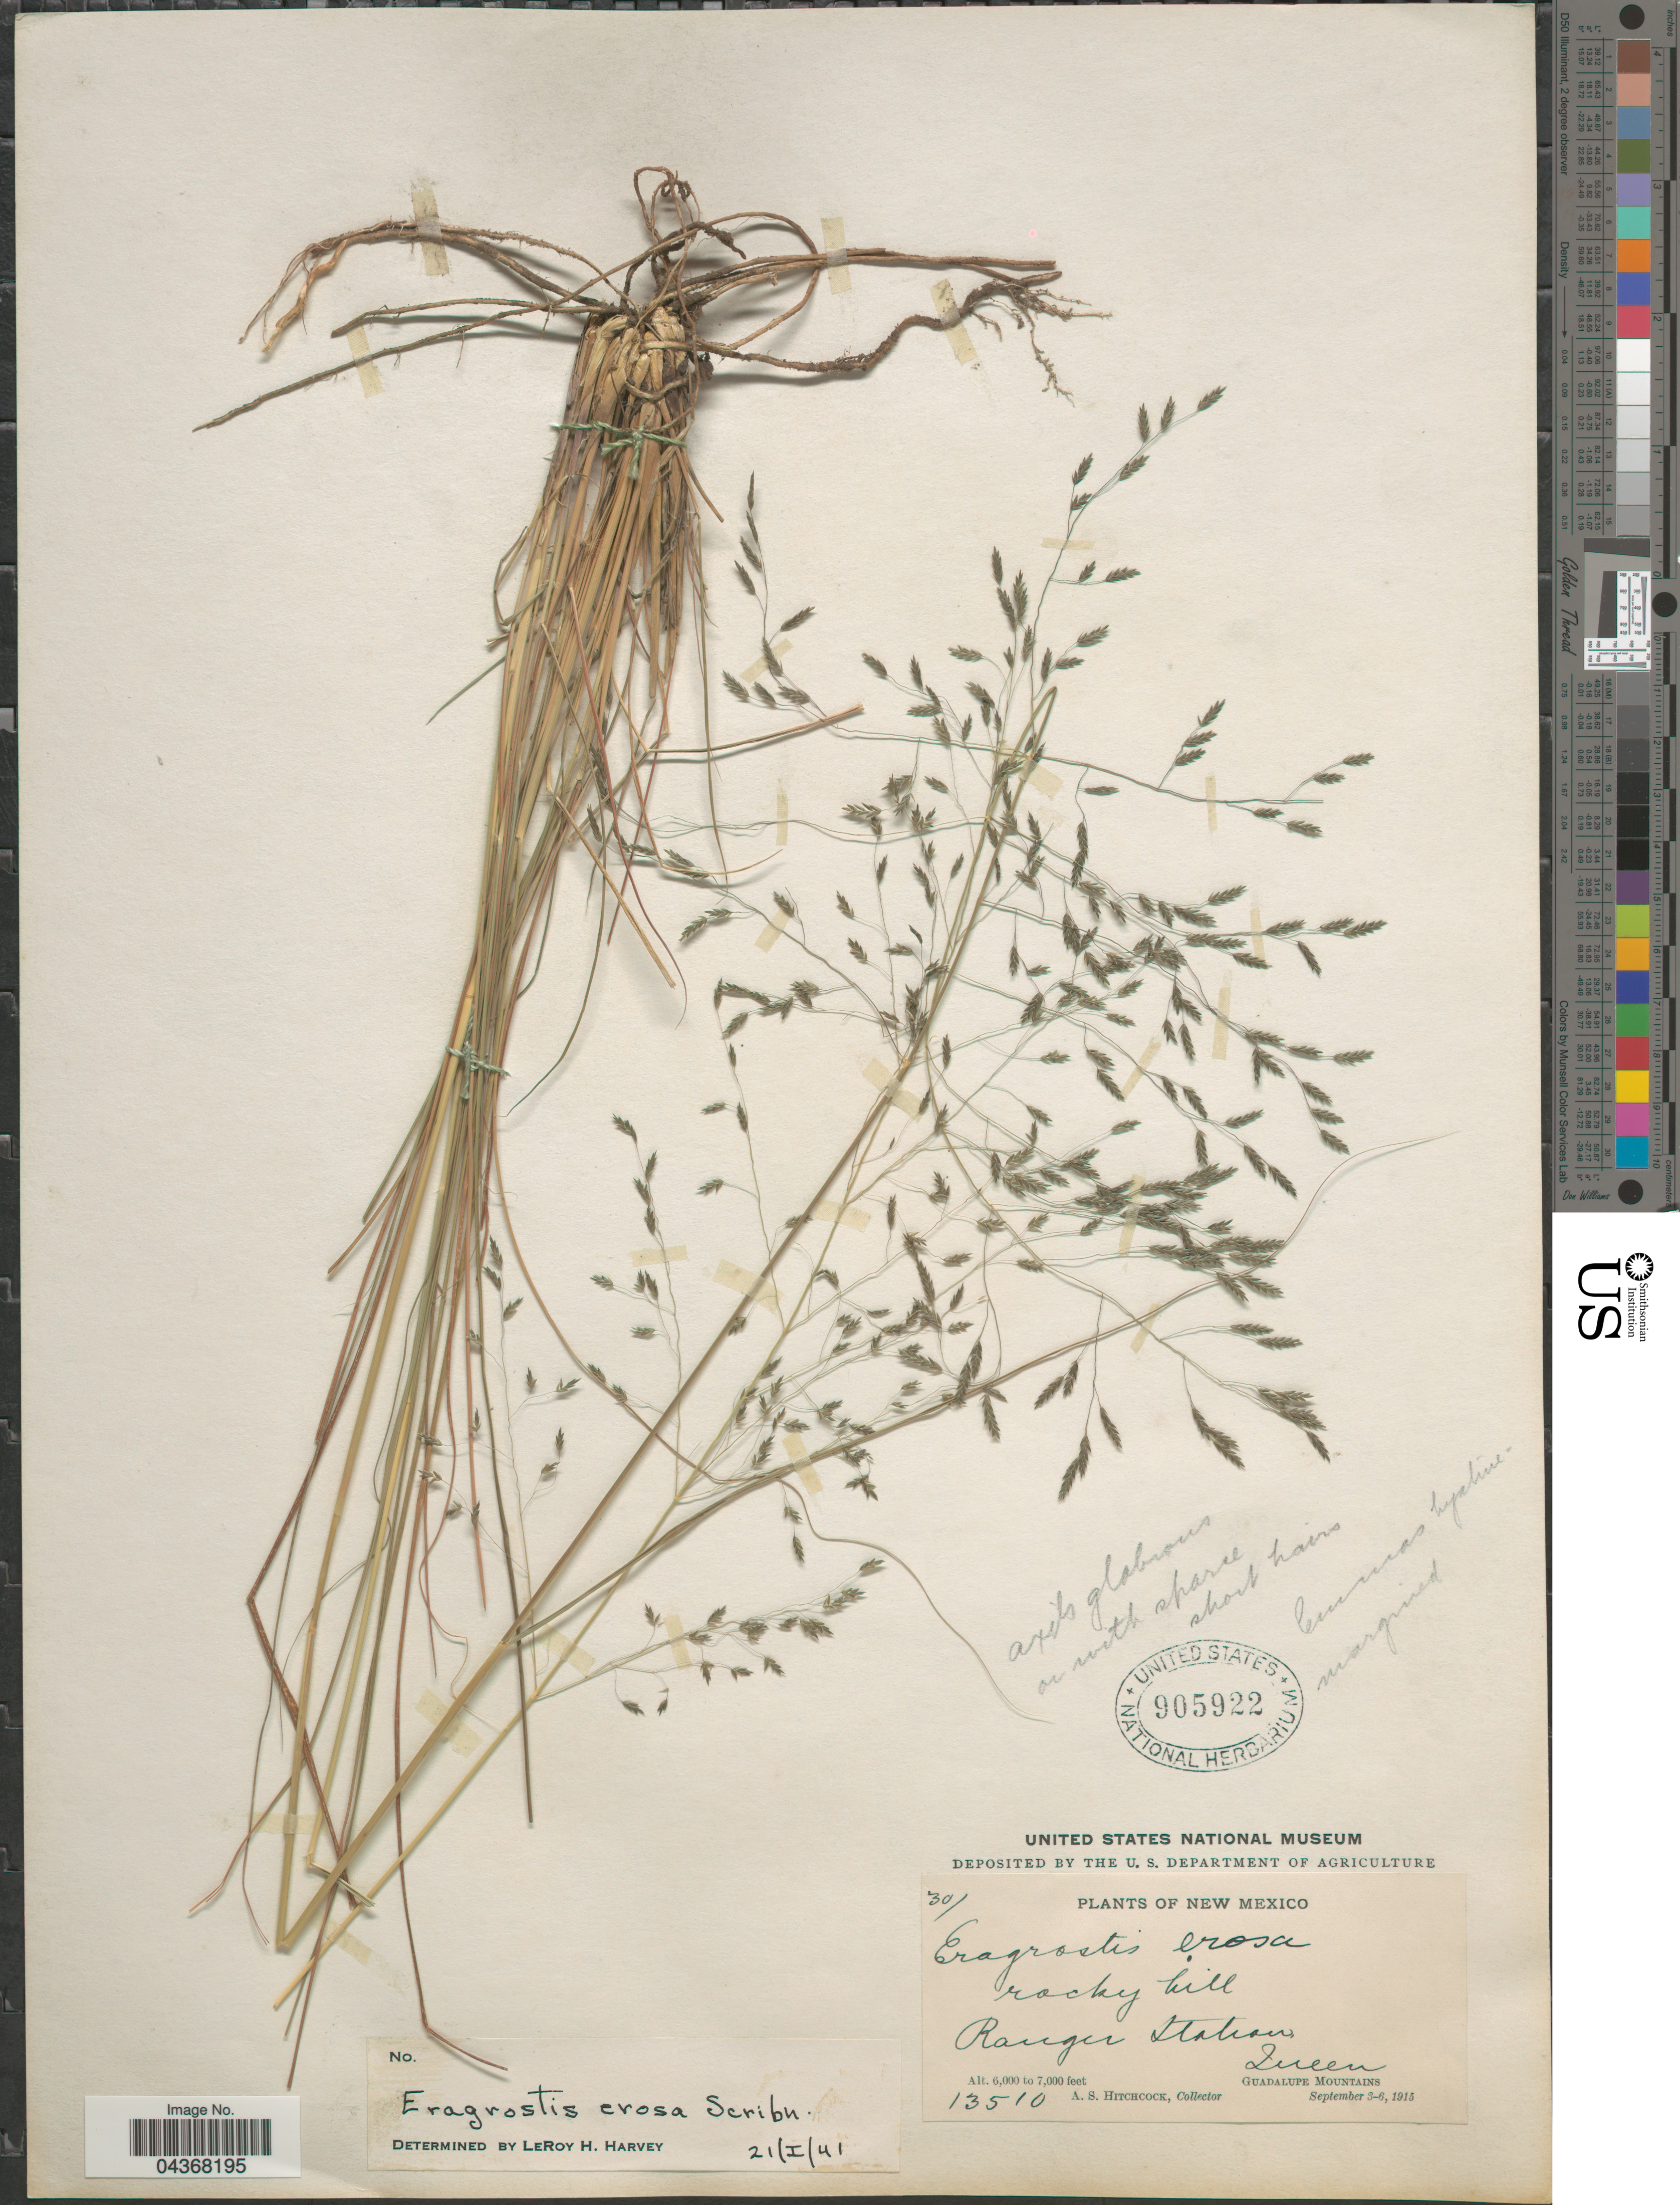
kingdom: Plantae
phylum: Tracheophyta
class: Liliopsida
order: Poales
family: Poaceae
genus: Eragrostis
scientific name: Eragrostis erosa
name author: Scribn. ex W.J. Beal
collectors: A. S. Hitchcock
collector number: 13510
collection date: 1915-09-03/1915-09-06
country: United States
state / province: New Mexico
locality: Rocky hill. Ranger Station. Queen. Guadalupe Mountains.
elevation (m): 1829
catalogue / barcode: US 905922